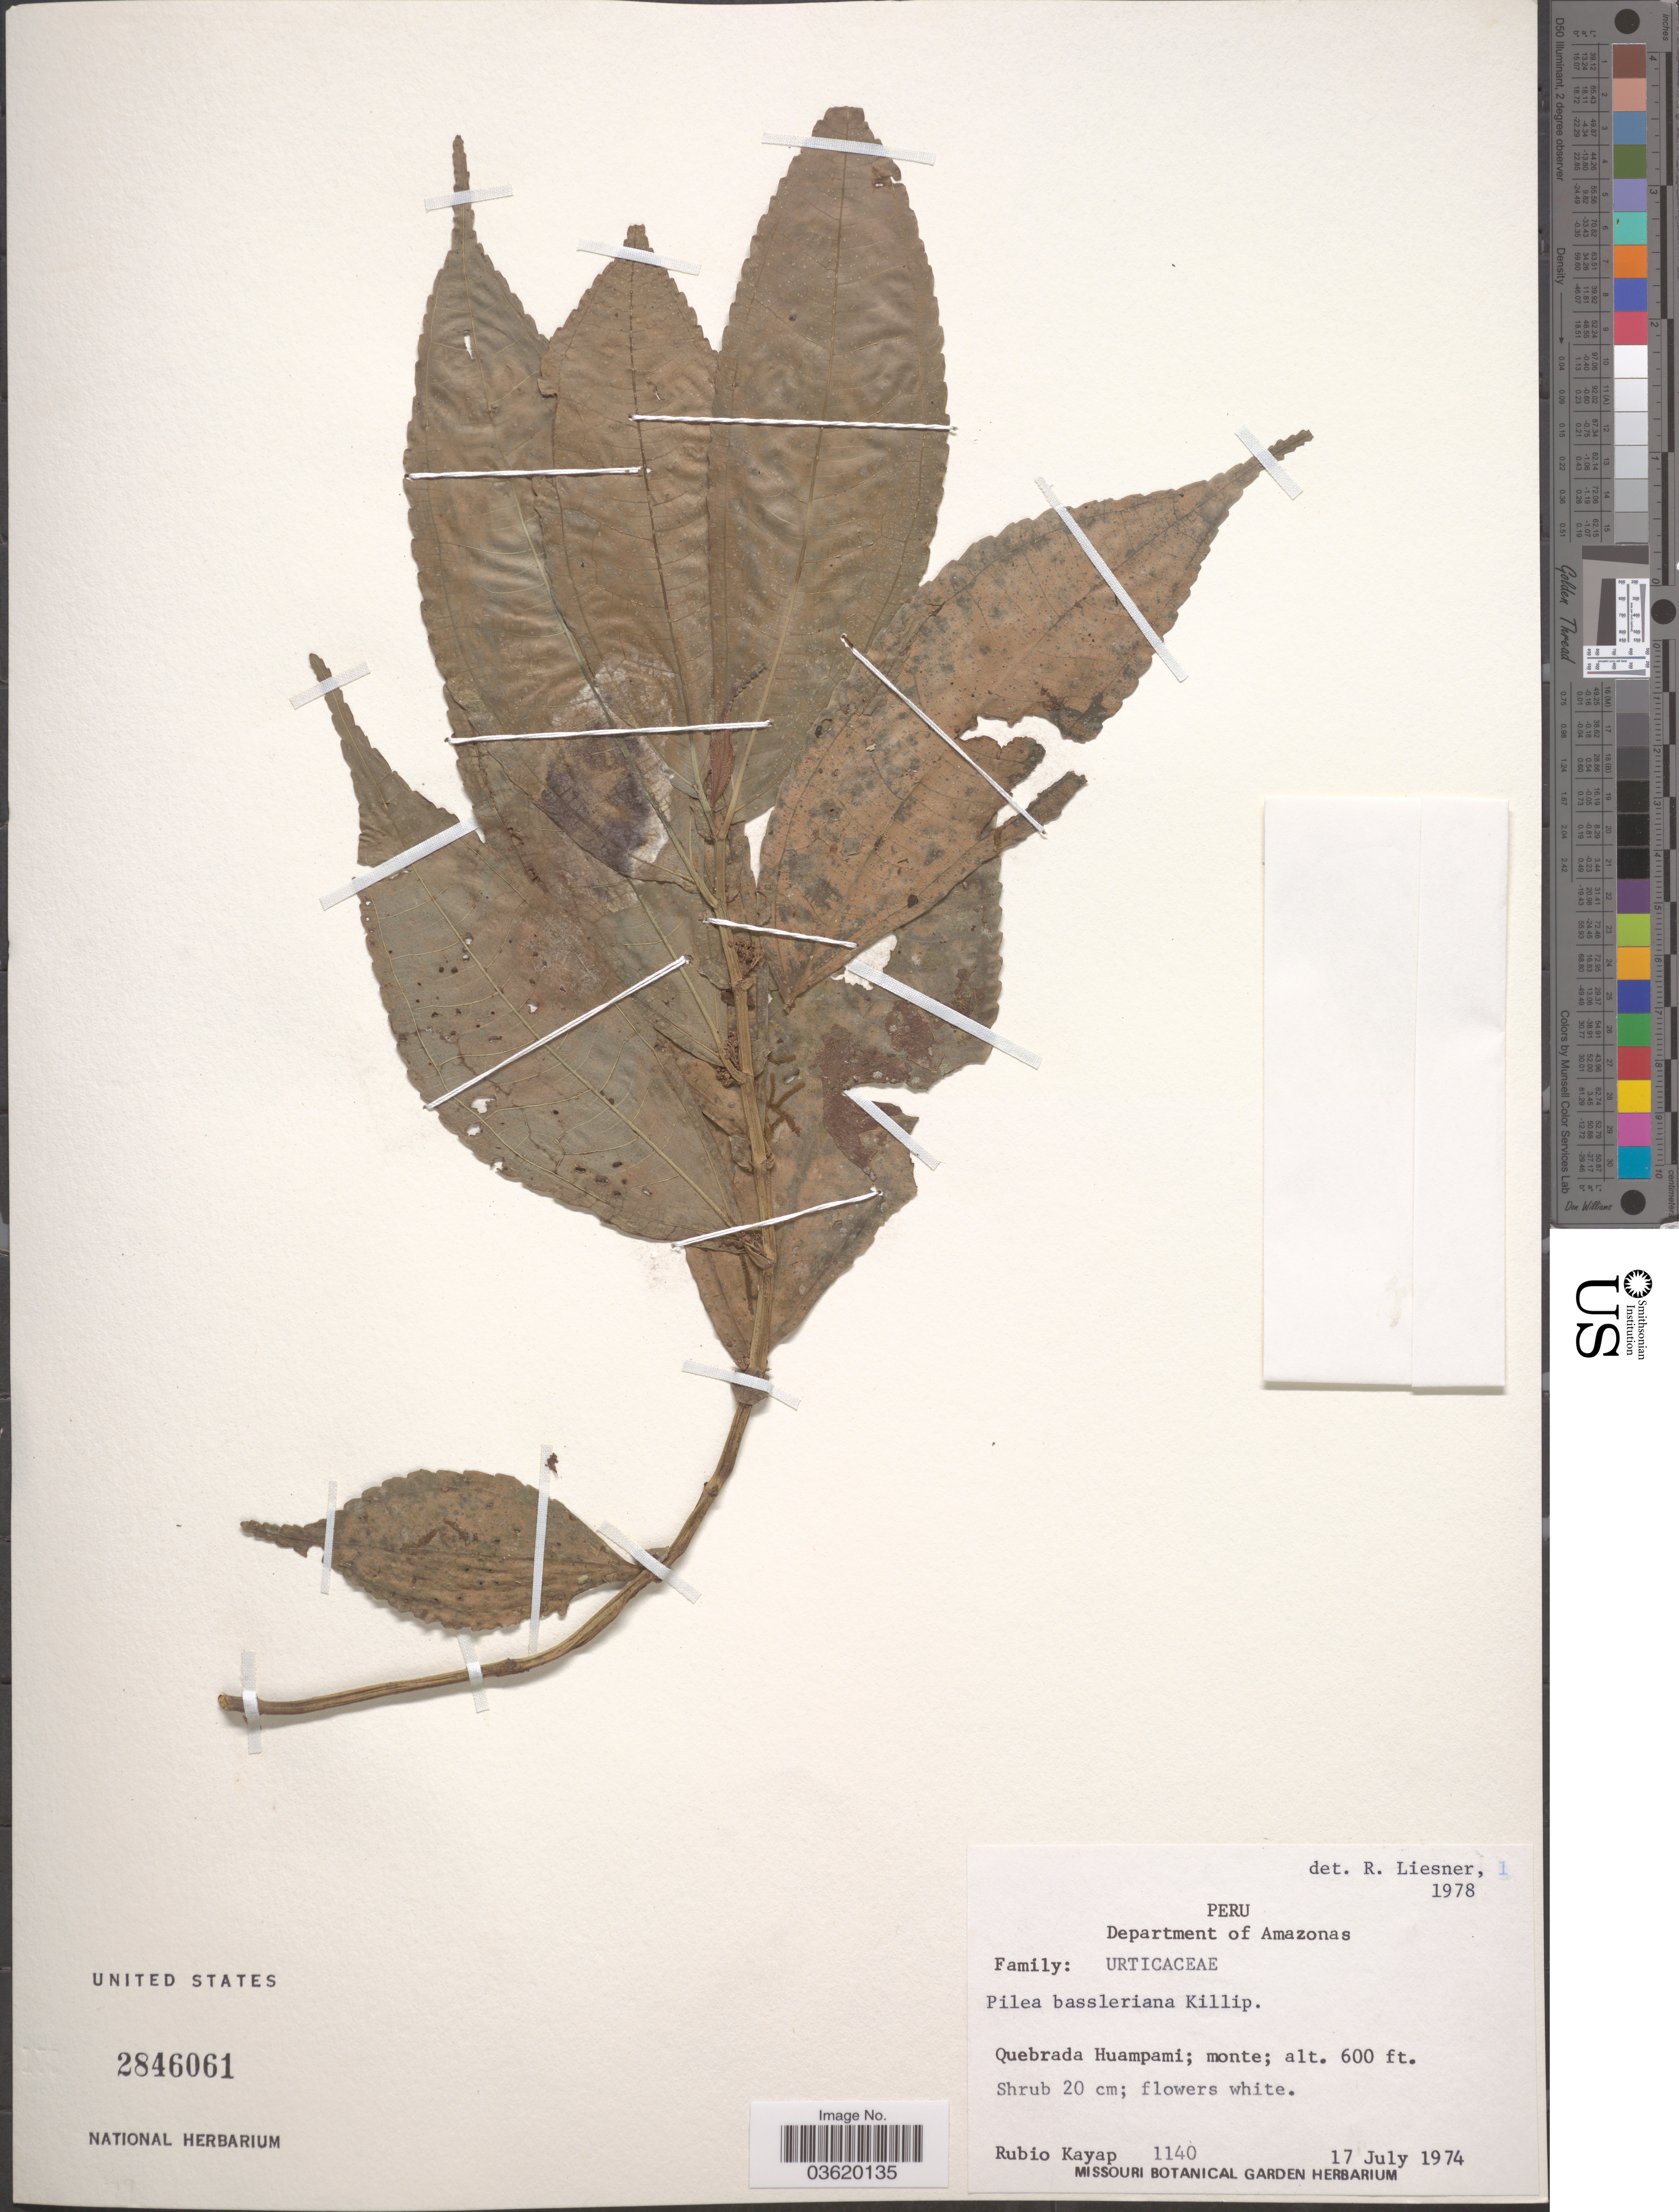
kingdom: Plantae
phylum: Tracheophyta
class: Magnoliopsida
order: Rosales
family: Urticaceae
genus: Pilea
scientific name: Pilea bassleriana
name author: Killip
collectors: R. Kayap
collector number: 1140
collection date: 1974-07-17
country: Peru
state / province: Amazonas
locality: Department of Amazonas. Quebrada Huampami; monte.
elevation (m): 183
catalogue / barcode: US 2846061